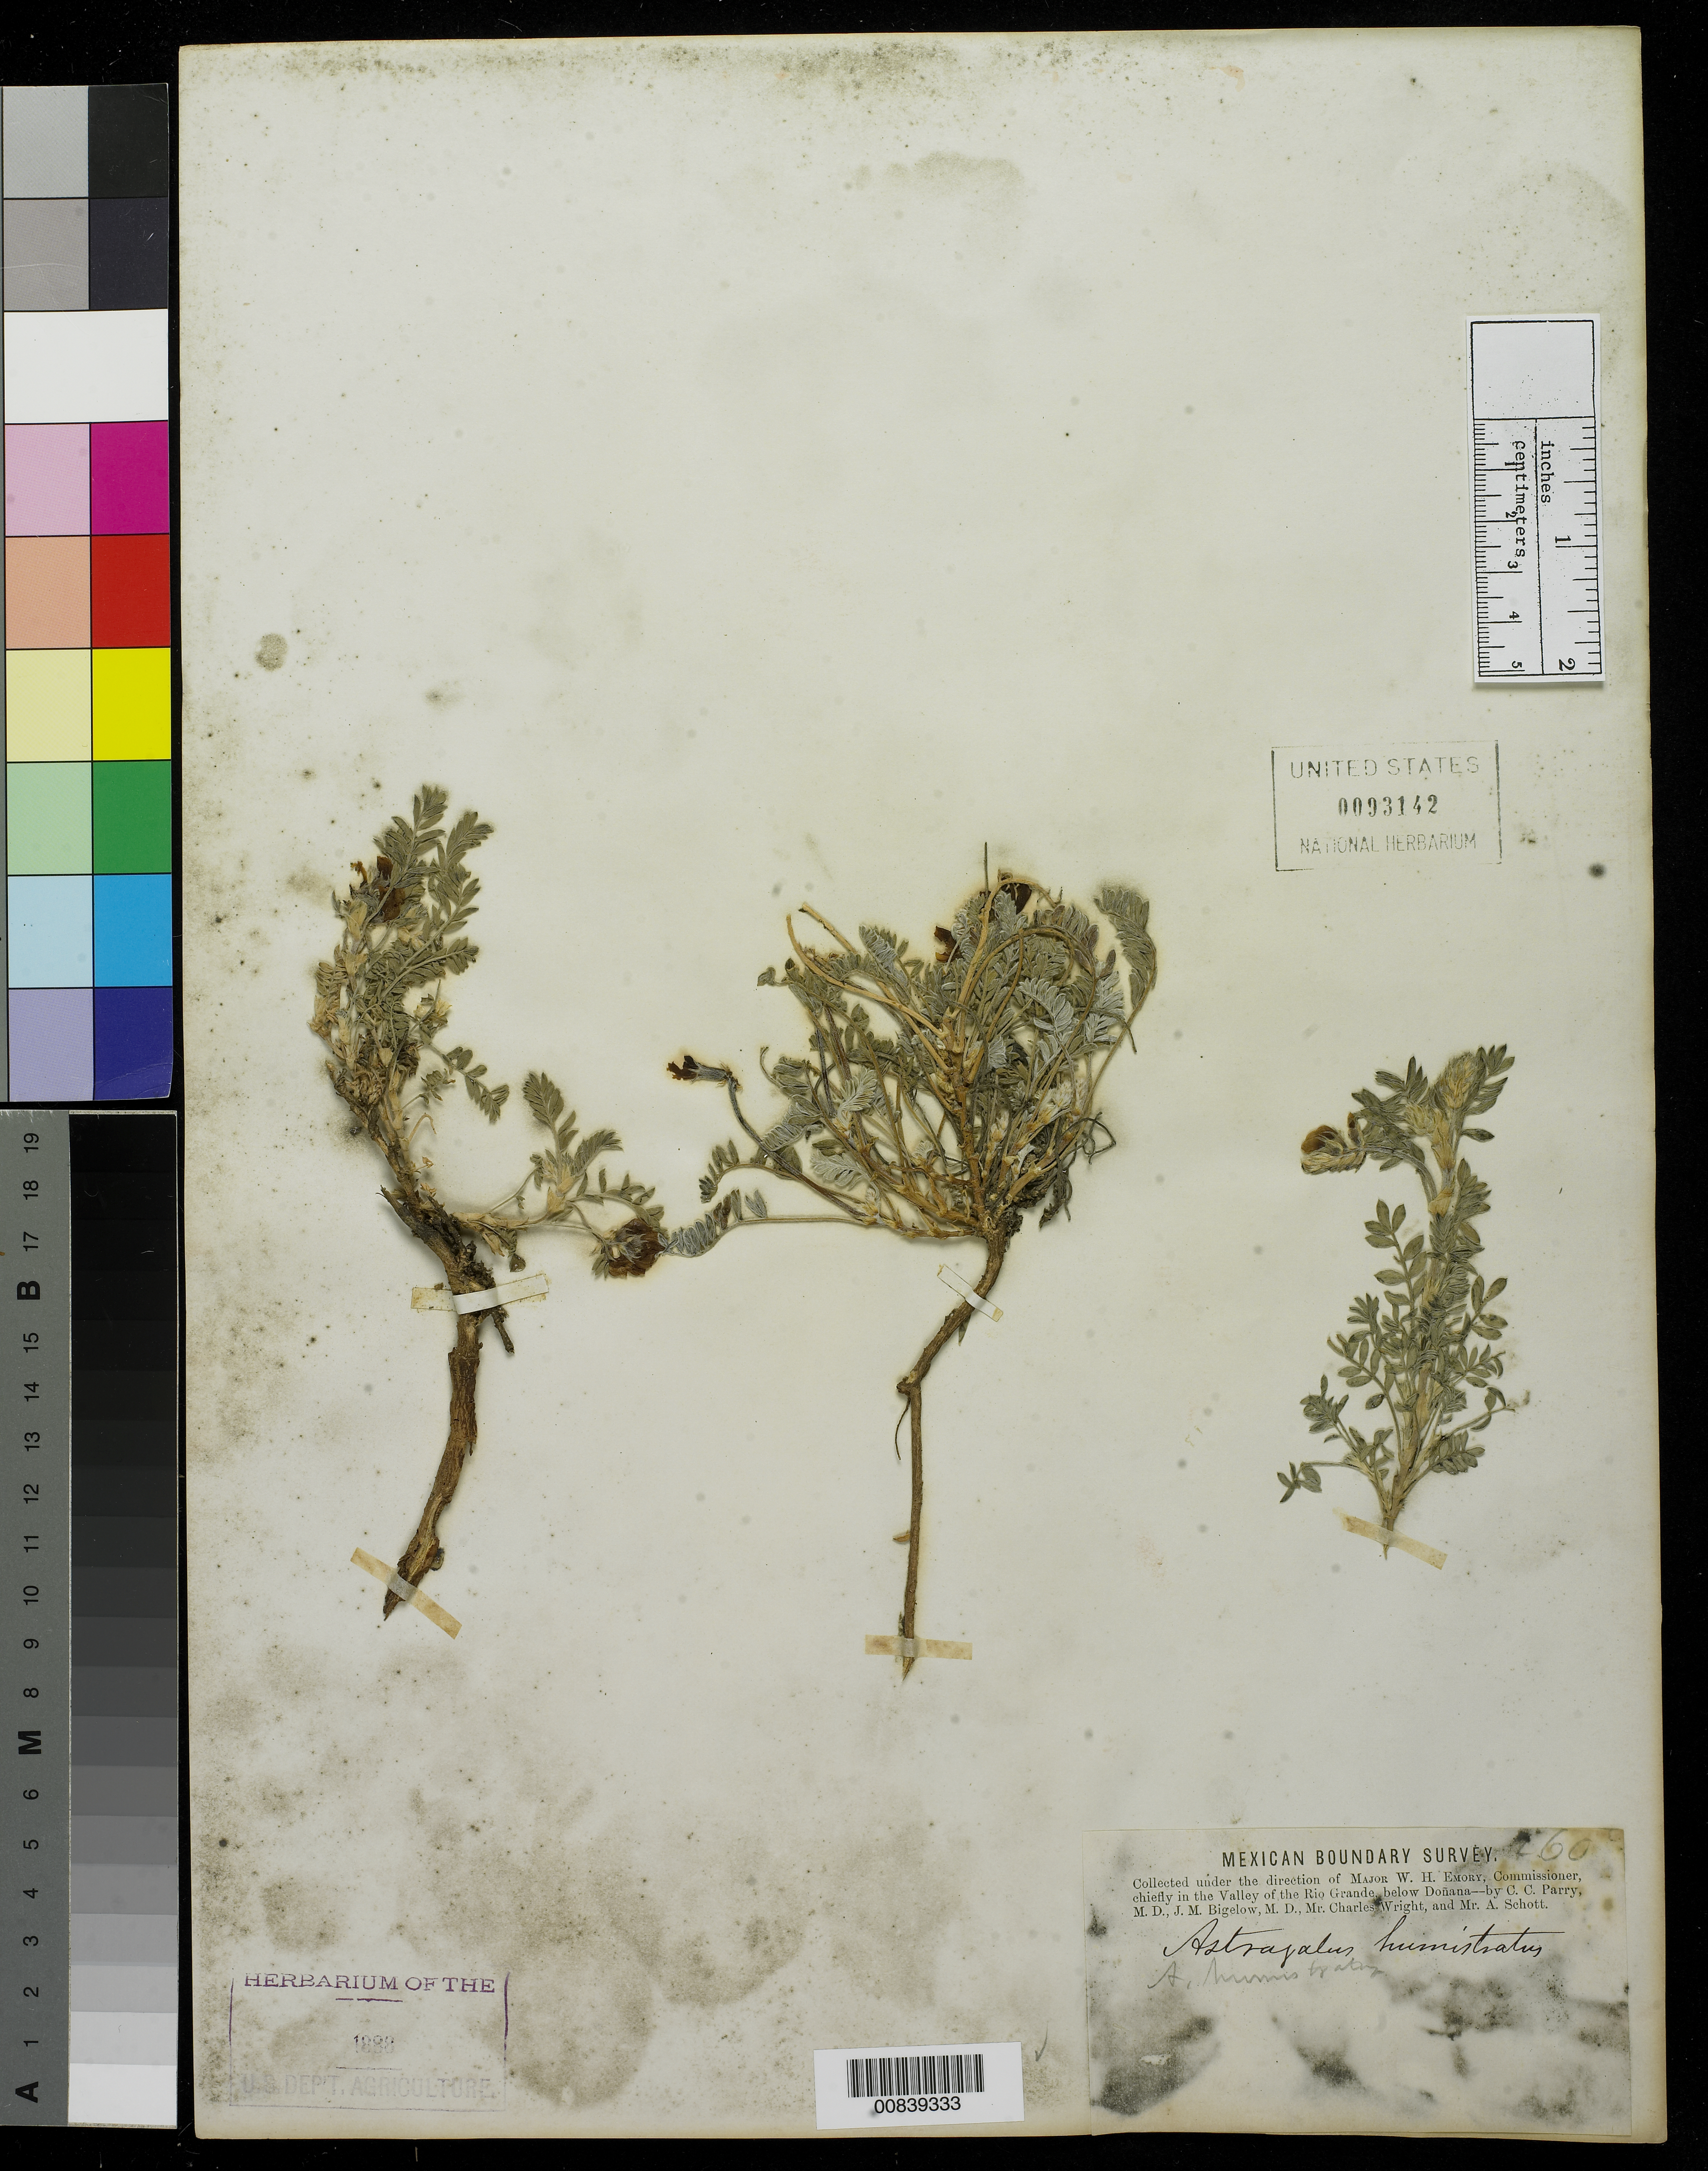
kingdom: Plantae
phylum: Tracheophyta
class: Magnoliopsida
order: Fabales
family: Fabaceae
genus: Astragalus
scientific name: Astragalus humistratus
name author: A. Gray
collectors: C. C. Parry, J. M. Bigelow, C. Wright & A. C. V. Schott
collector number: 260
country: United States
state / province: New Mexico / Texas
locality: Valley of the Rio Grande, below Doñana.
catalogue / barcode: US 93142